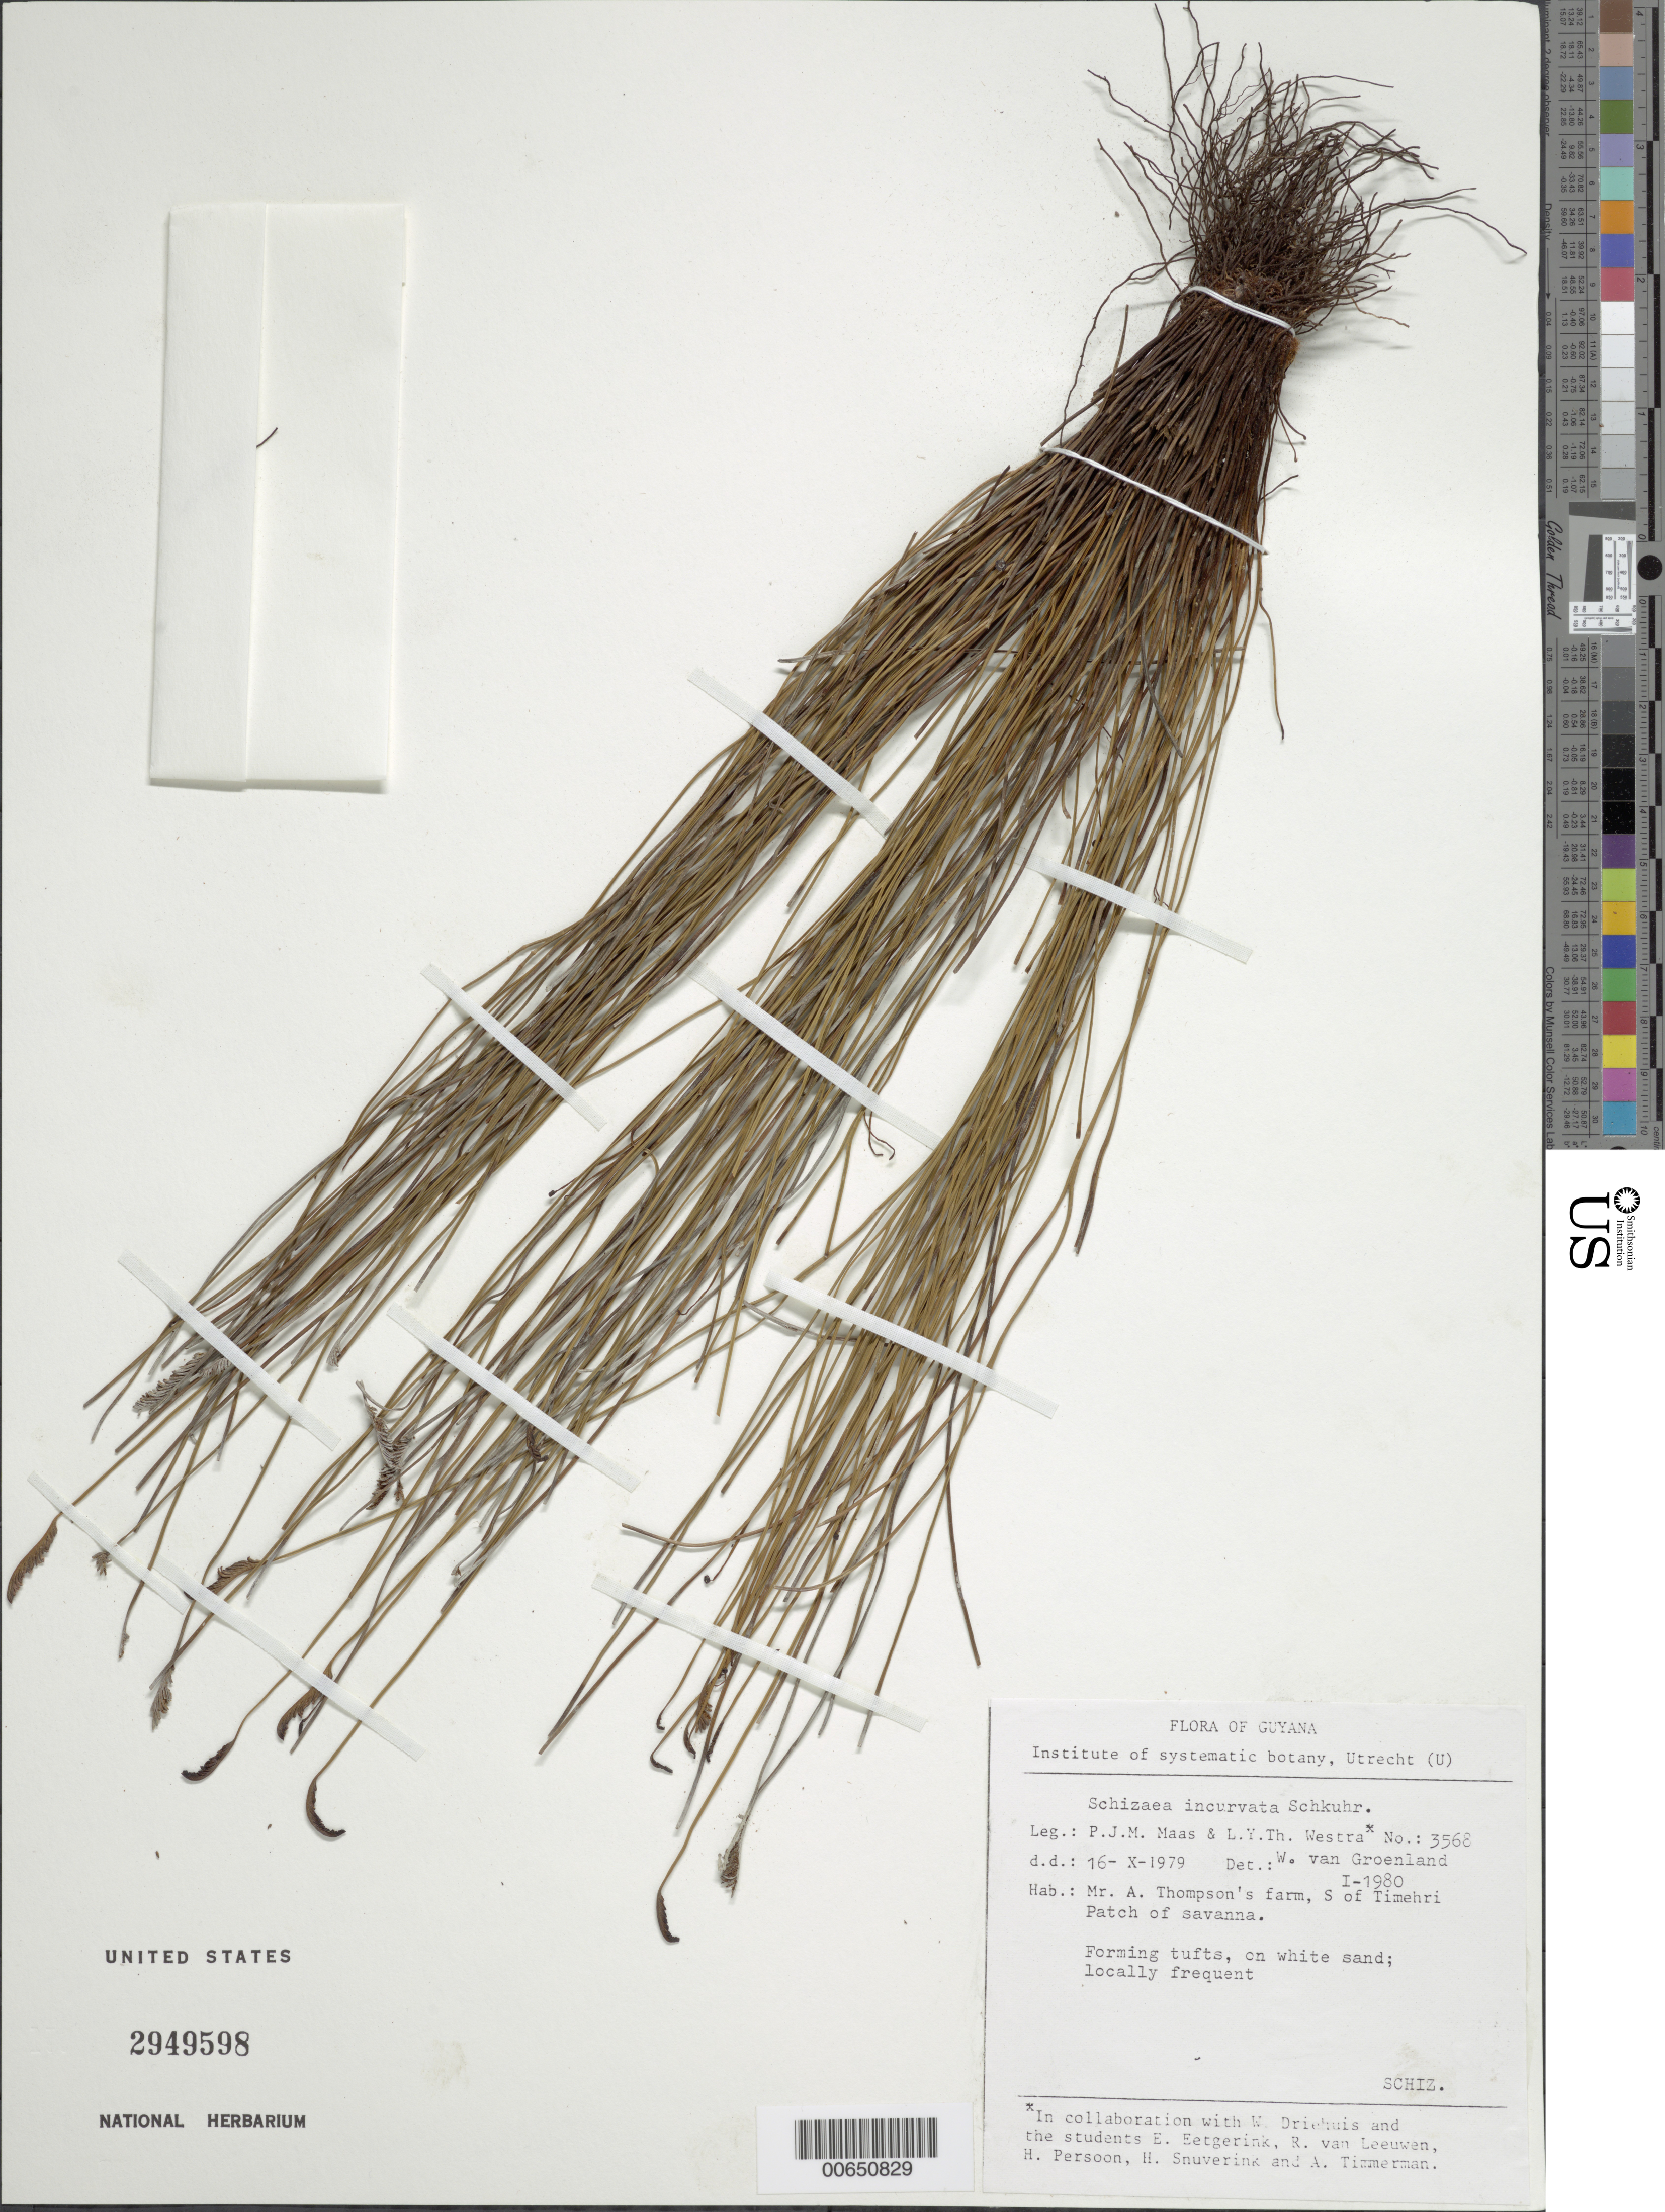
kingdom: Plantae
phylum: Tracheophyta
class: Polypodiopsida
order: Schizaeales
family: Schizaeaceae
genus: Schizaea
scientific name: Schizaea incurvata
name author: Schkuhr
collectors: P. Maas, L. Y. T. Westra, W. Driehuis, E. Eetgerink, R. van Leeuwen, H. Persoon, J. H. Snuverink & A. Timmerman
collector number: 3568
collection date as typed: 16-Oct-79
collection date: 1979-10-16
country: Guyana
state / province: Demerara-Mahaica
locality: Timehri, S of, Mr. Adrian Thompson's Farm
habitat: Savanna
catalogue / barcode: US 2949598